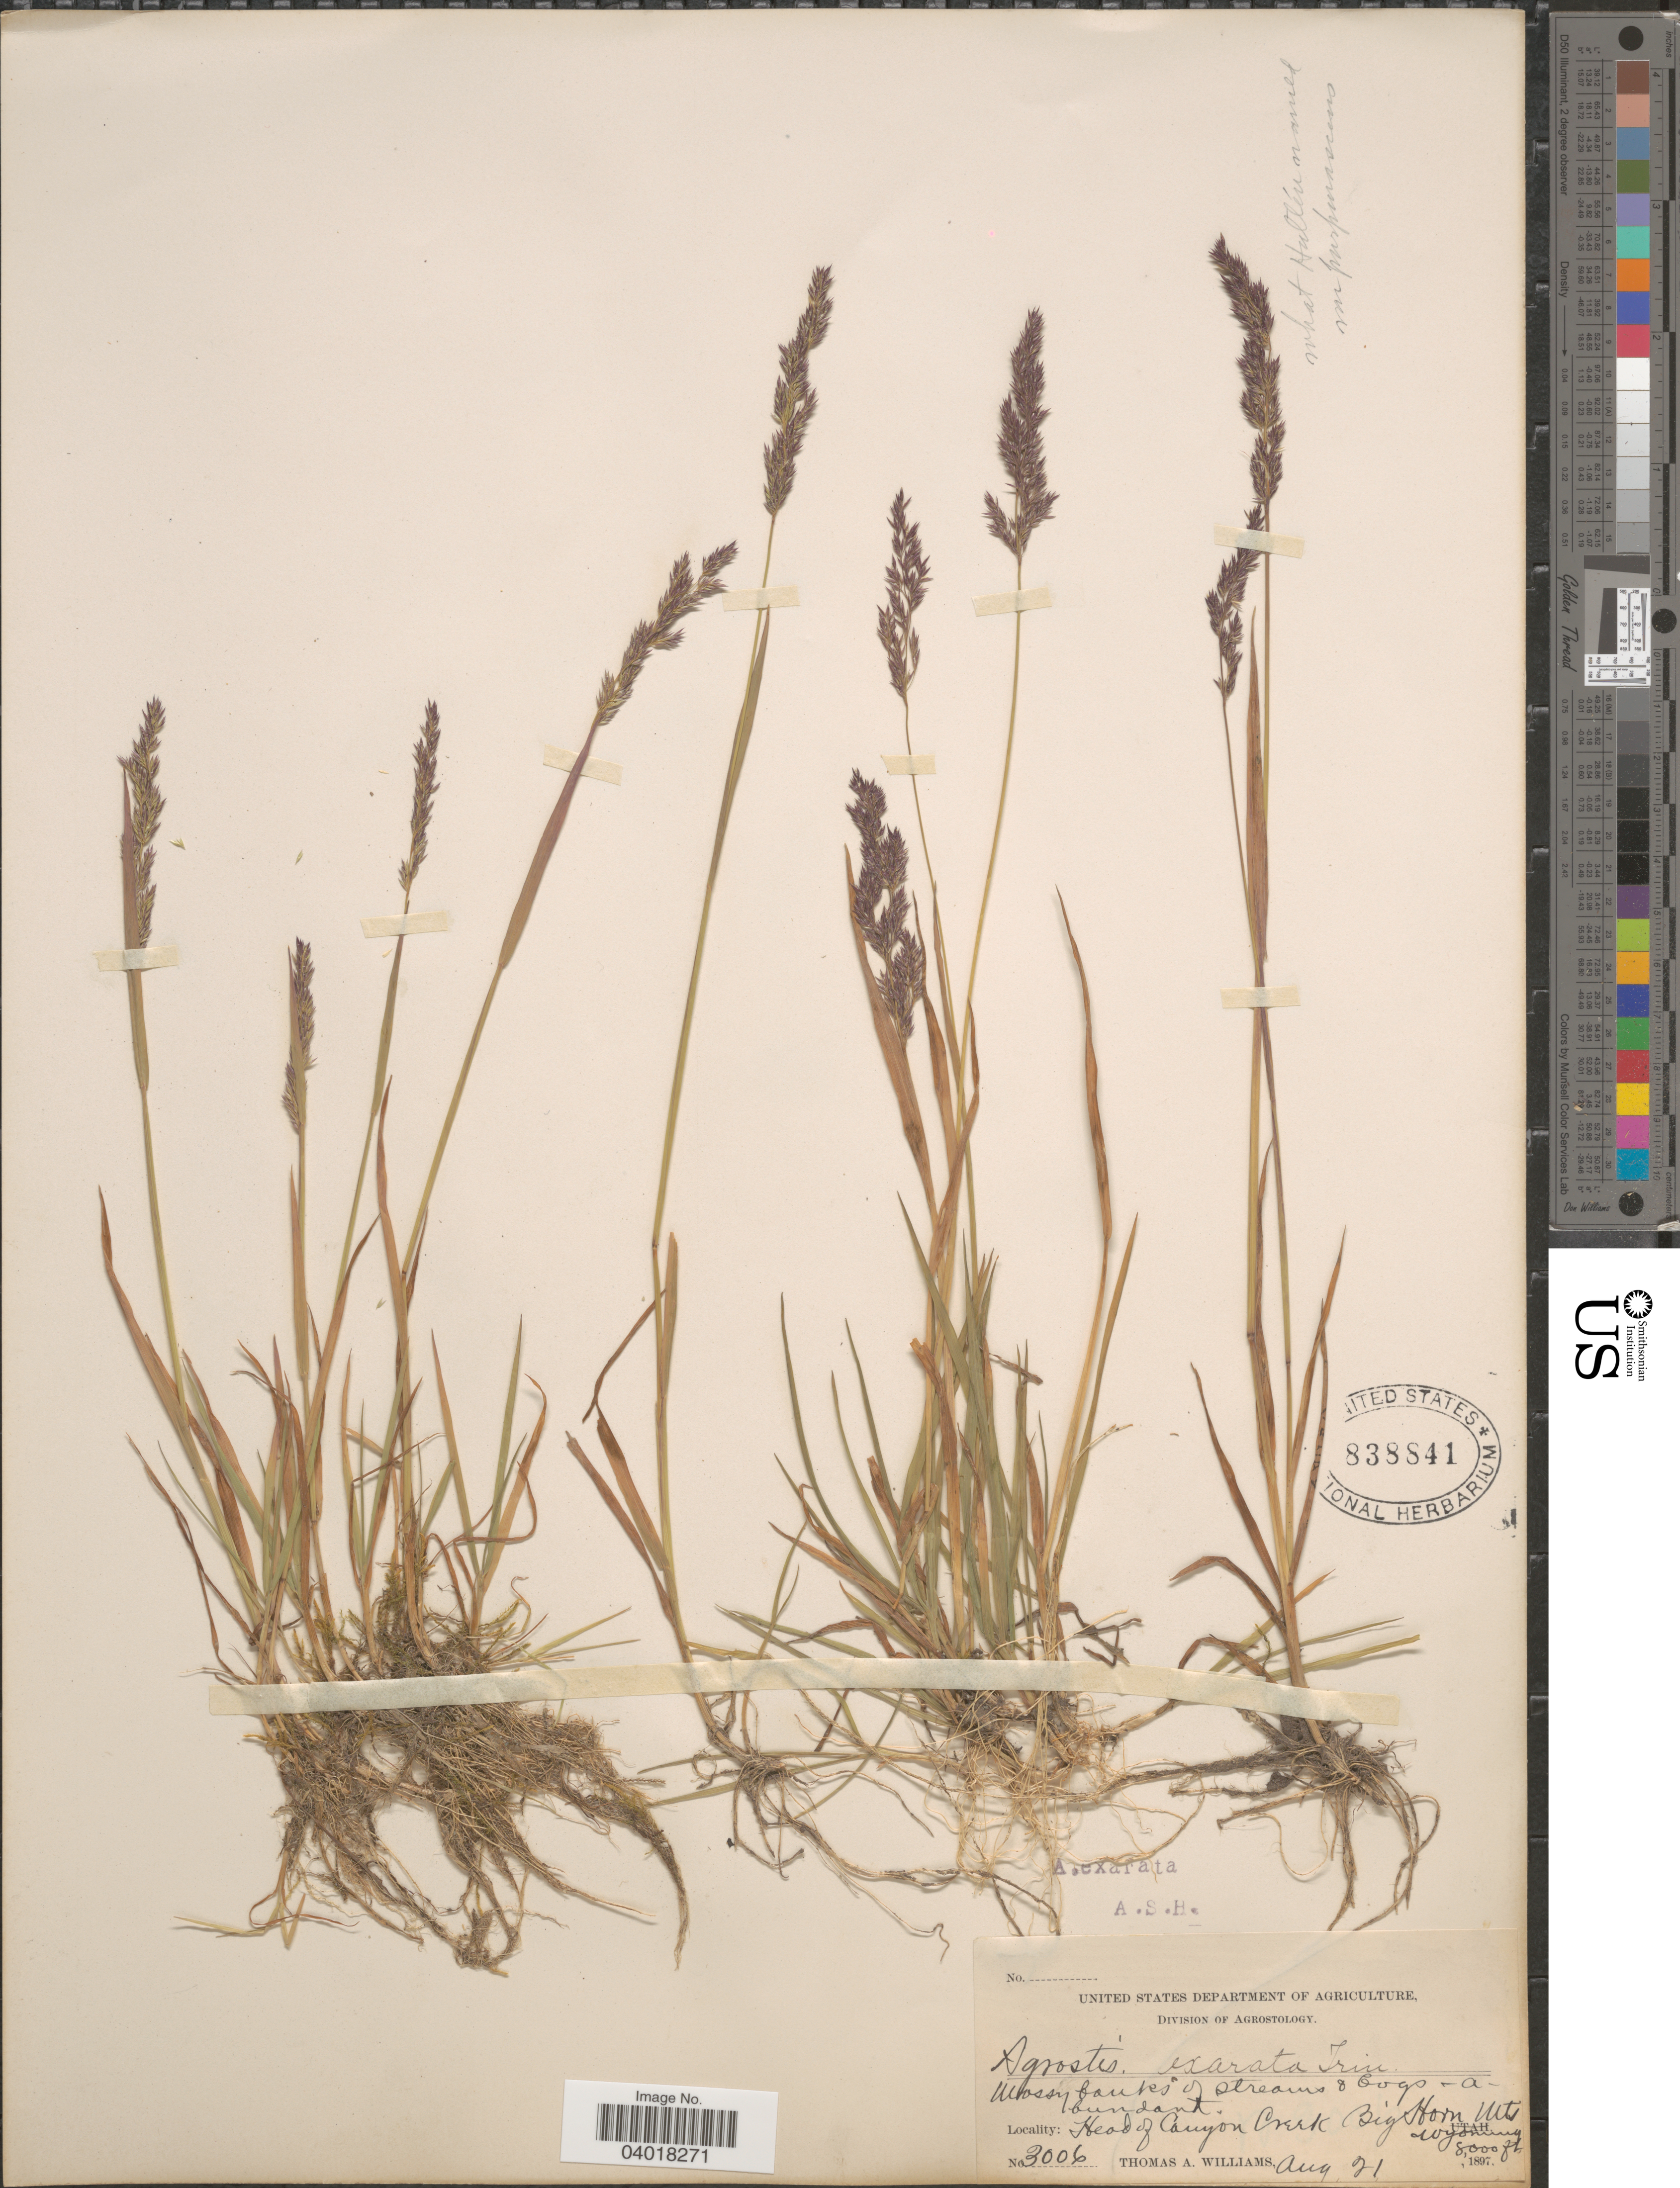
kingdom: Plantae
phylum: Tracheophyta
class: Liliopsida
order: Poales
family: Poaceae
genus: Agrostis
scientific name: Agrostis exarata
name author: Trin.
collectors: T. A. Williams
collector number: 3006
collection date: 1897-08-21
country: United States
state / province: Wyoming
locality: Head of Canyon Creek, Big Horn Mts.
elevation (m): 2438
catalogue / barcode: US 838841